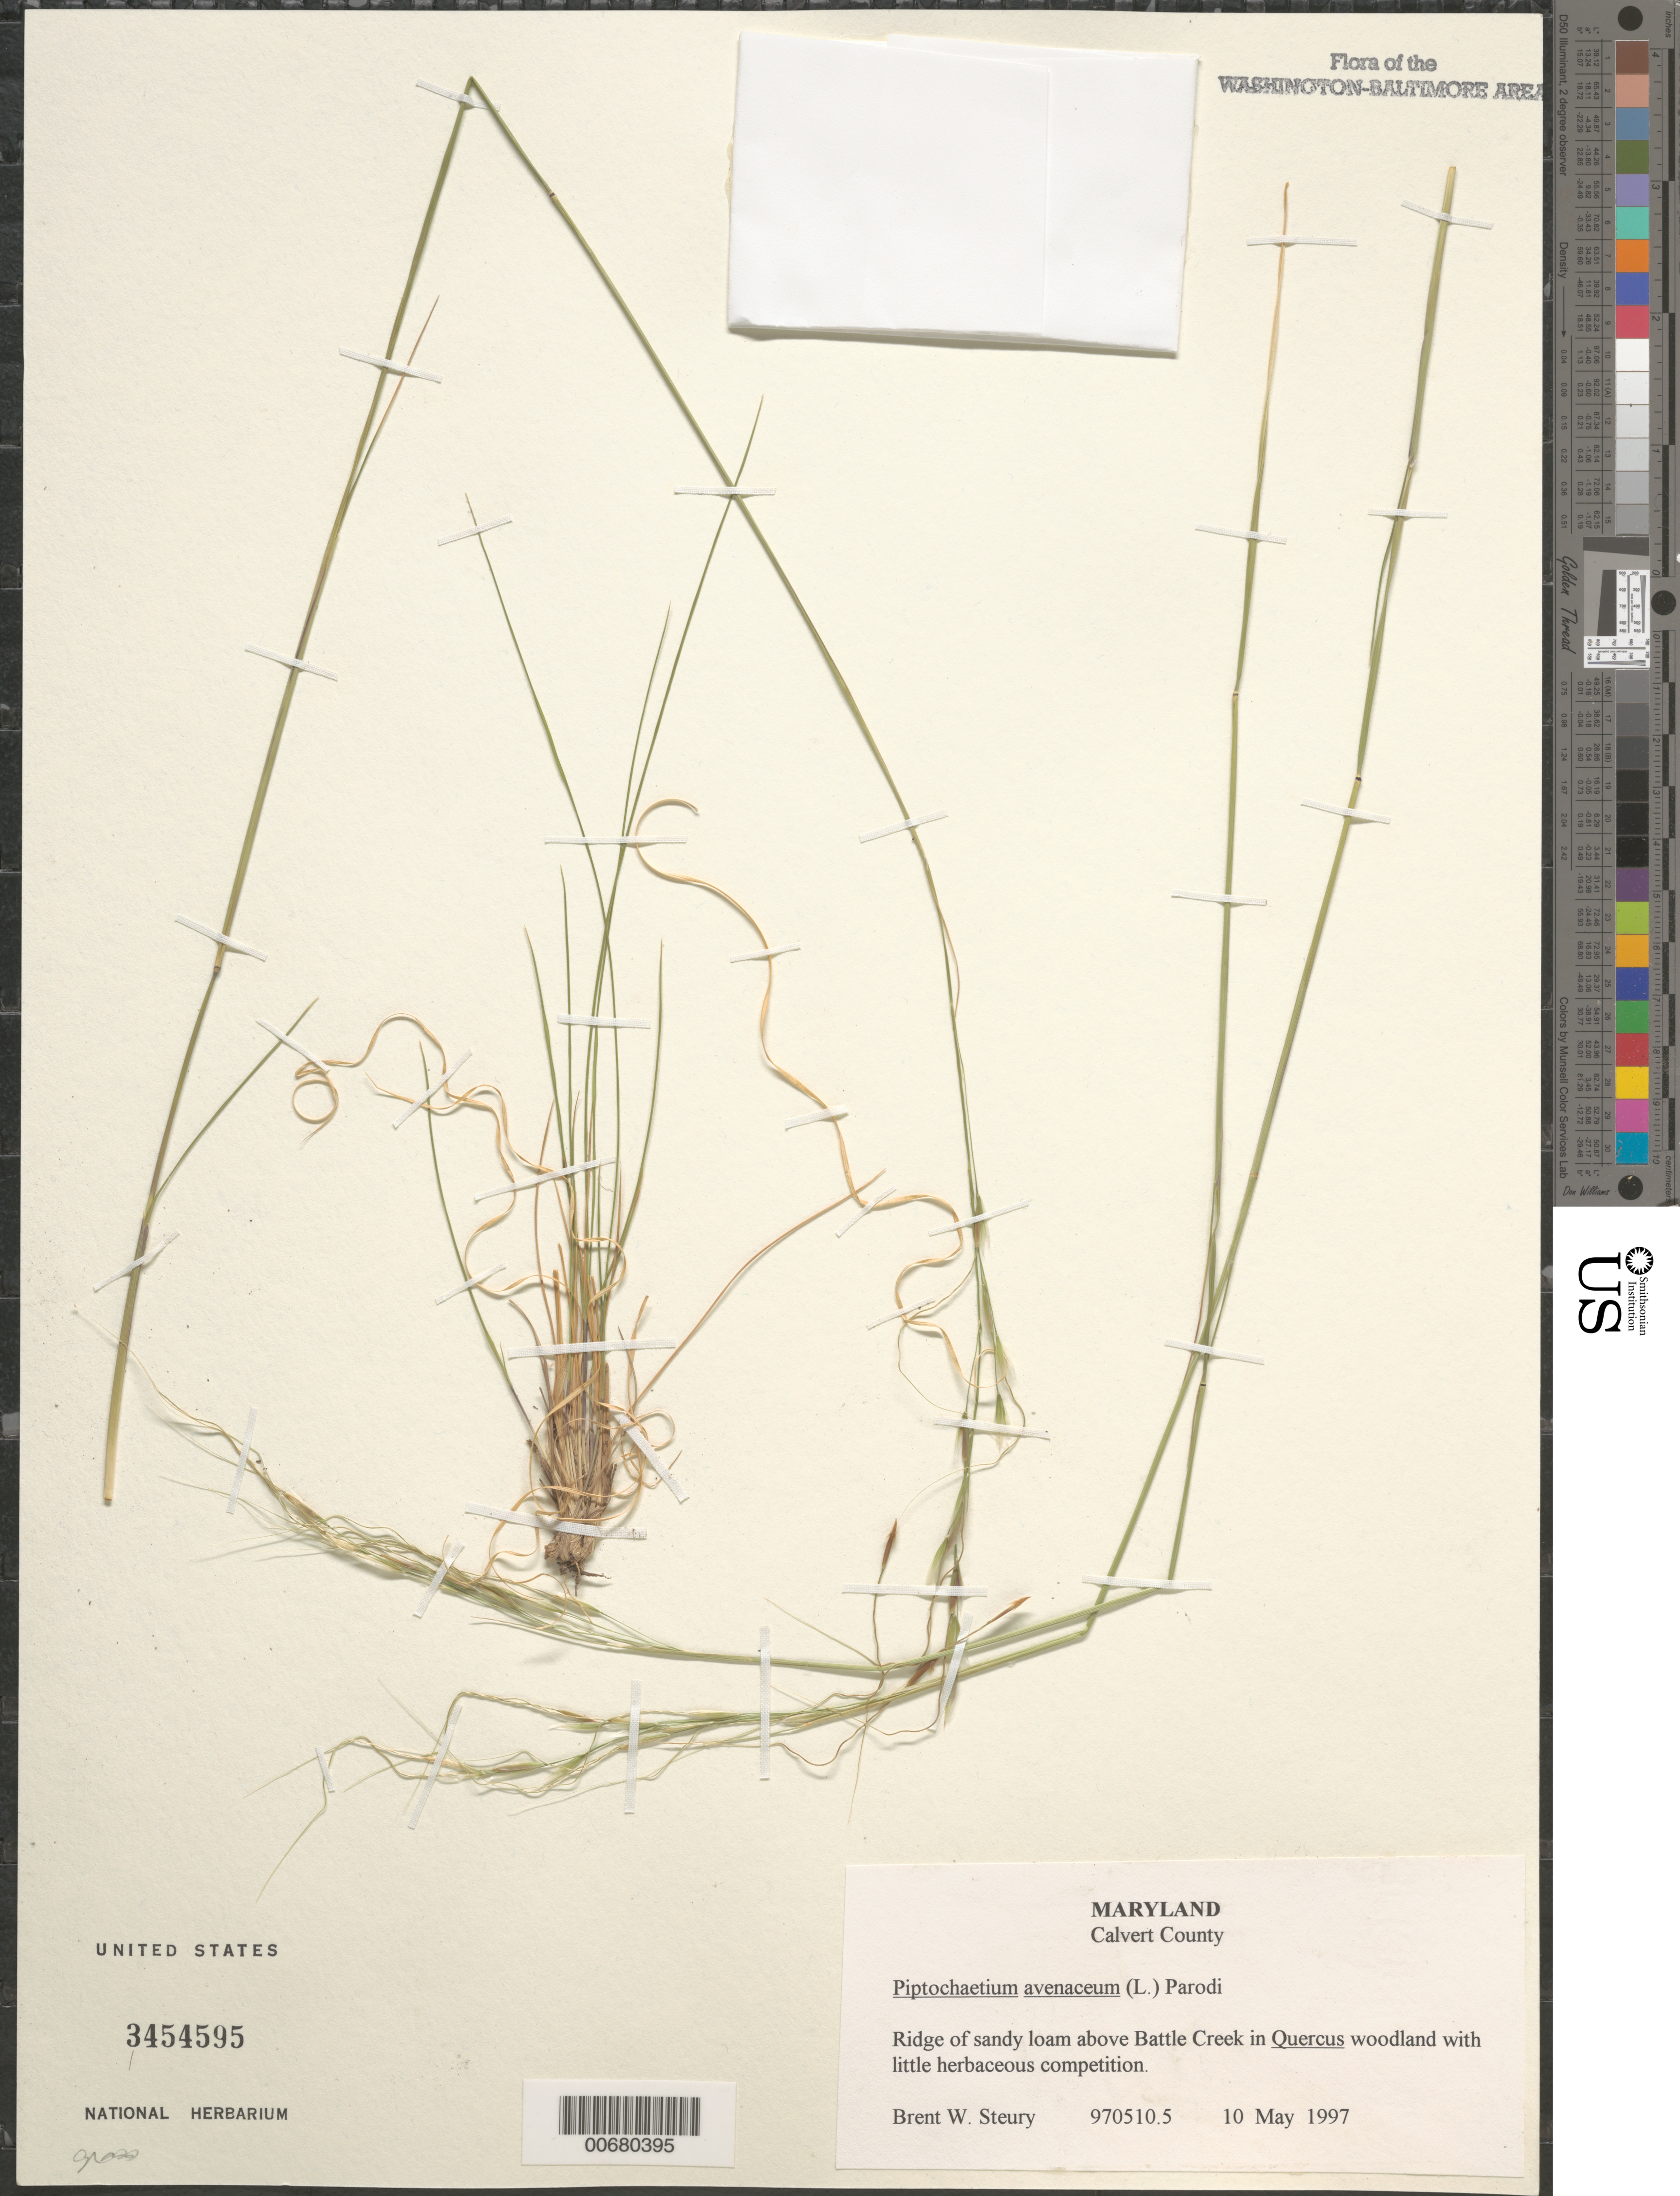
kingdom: Plantae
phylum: Tracheophyta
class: Liliopsida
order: Poales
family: Poaceae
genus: Piptatherum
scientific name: Piptatherum avenaceum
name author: (L.) Parodi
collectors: B. Steury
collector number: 970510.6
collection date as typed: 10 May 1997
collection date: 1997-05-10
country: United States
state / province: Maryland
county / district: Calvert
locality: Above Battle Creek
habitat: Ridge of sandy loam in Quercus woodland with little herbaceo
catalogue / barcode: US 3454595